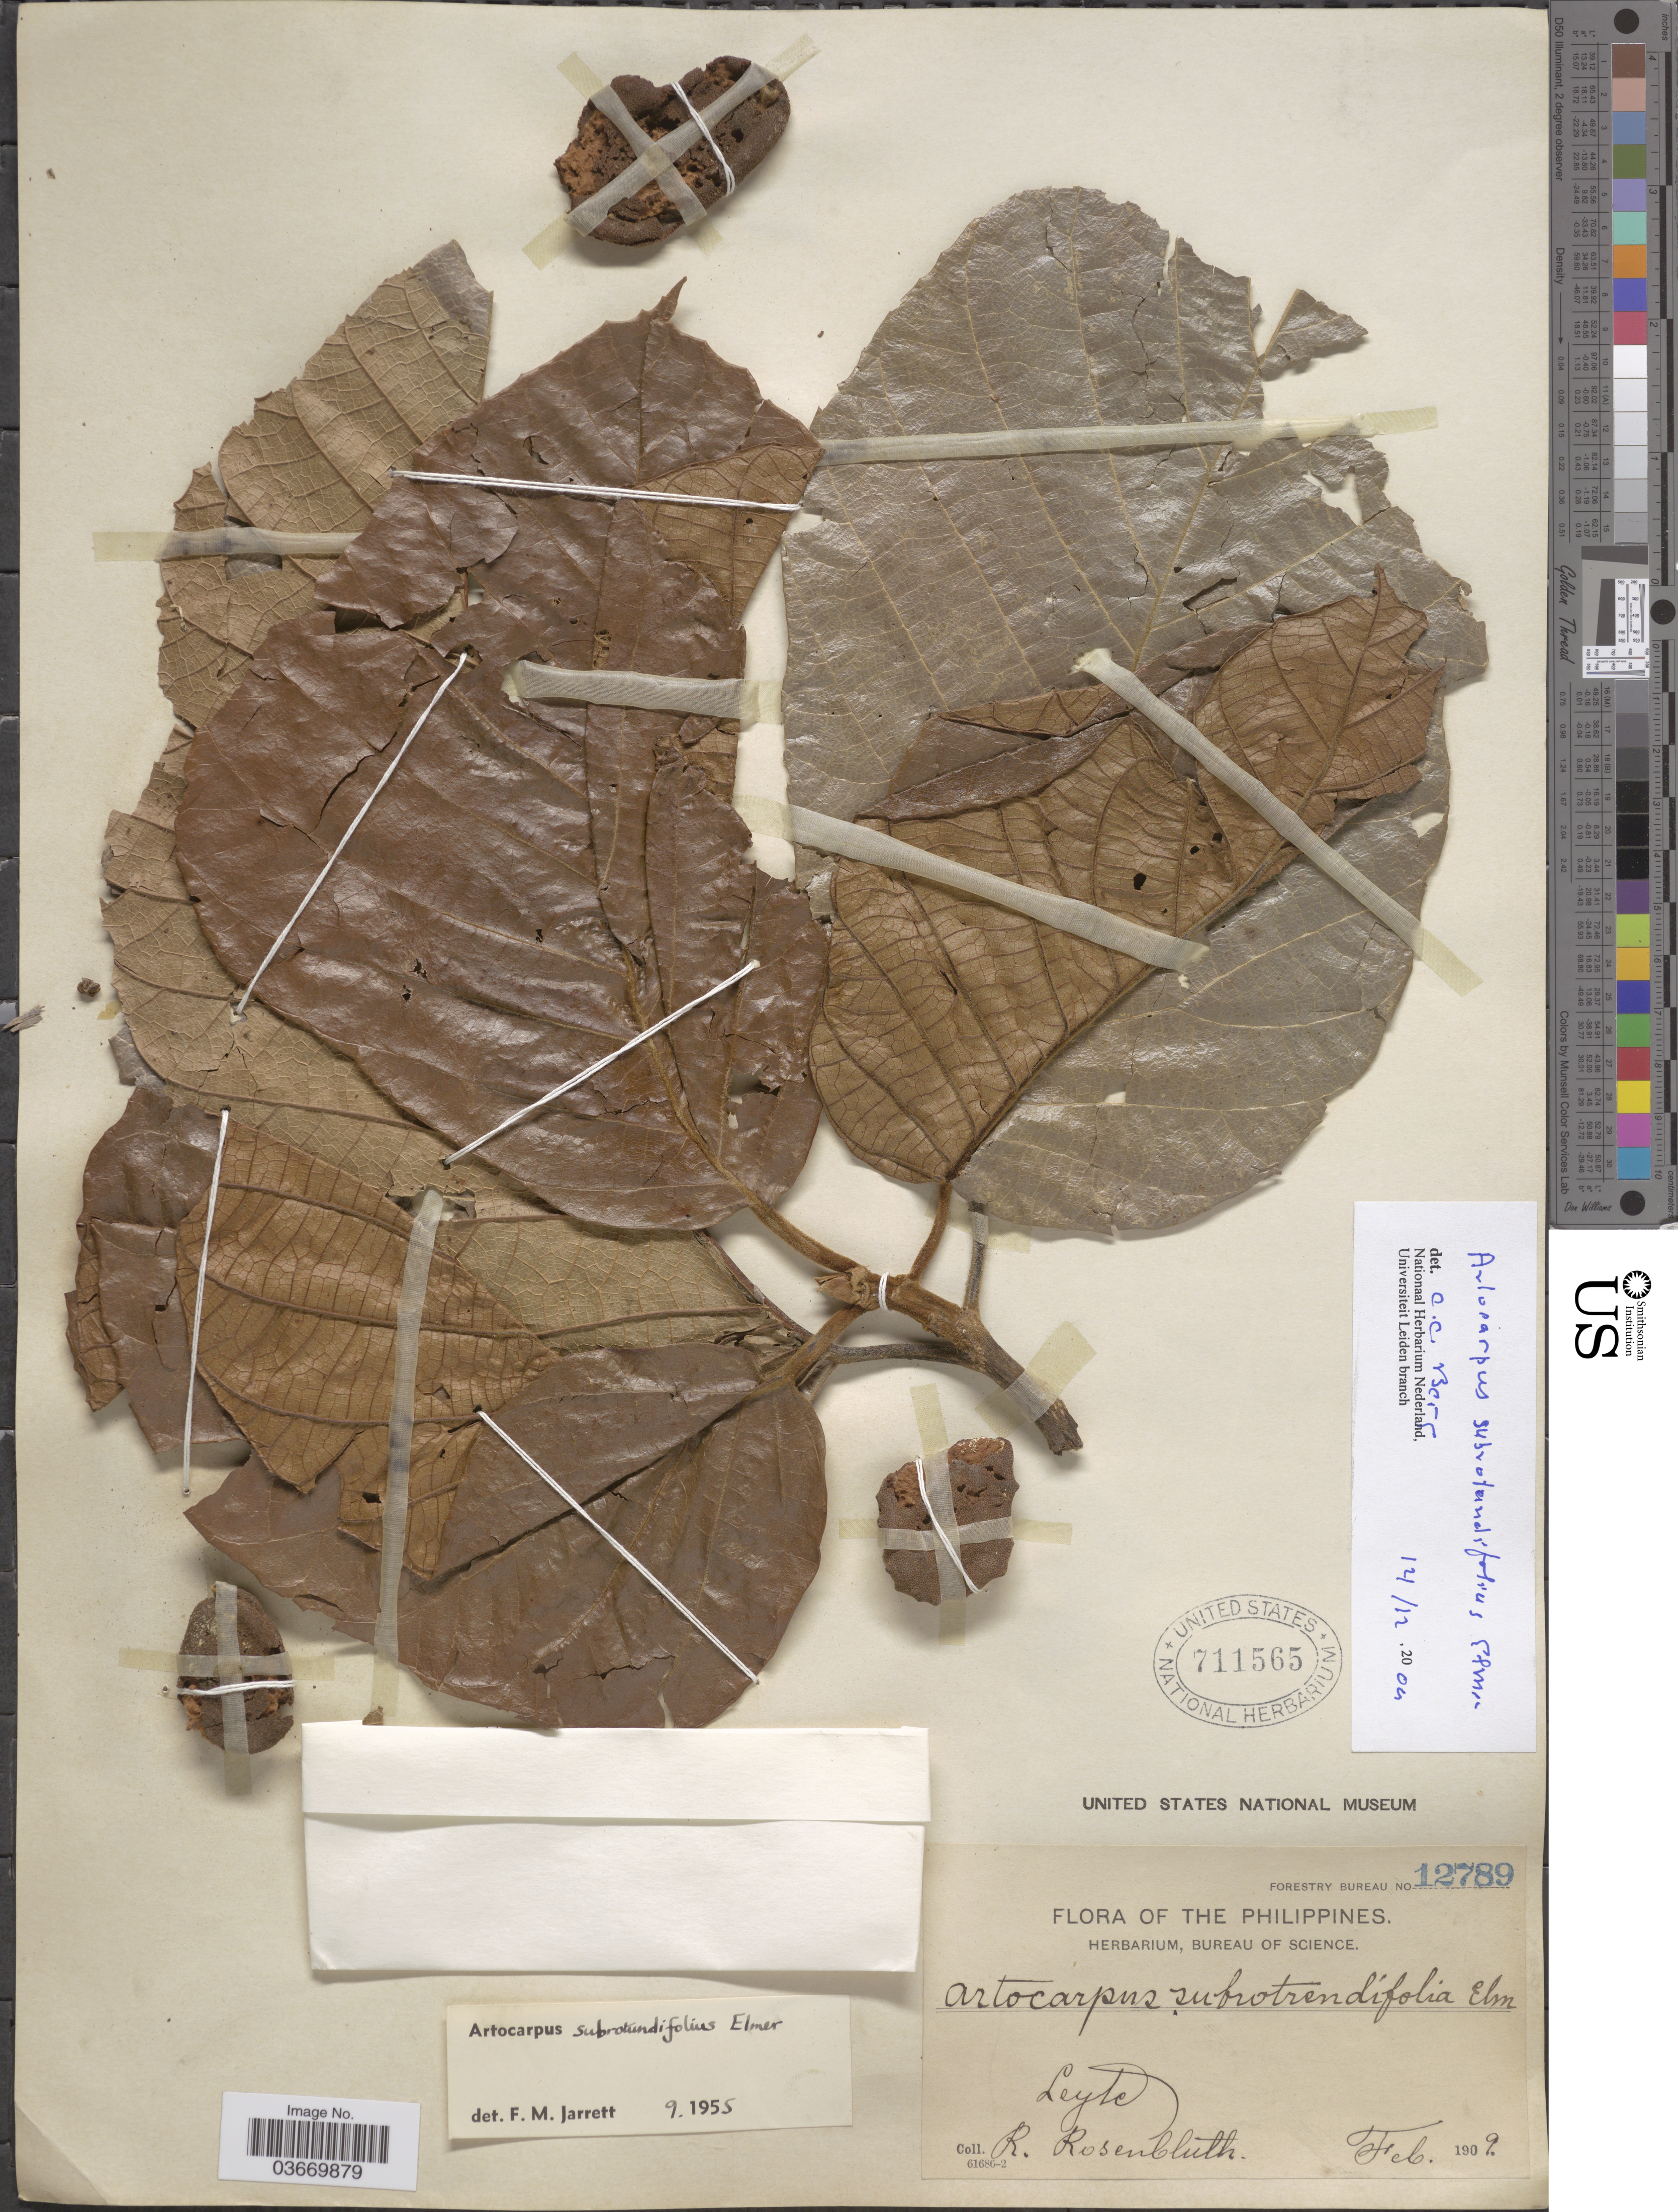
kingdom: Plantae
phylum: Tracheophyta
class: Magnoliopsida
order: Rosales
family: Moraceae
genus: Artocarpus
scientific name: Artocarpus subrotundifolius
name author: Elmer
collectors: R. Rosenbluth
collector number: Forestry Bureau 12789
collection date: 1909-02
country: Philippines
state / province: Eastern Visayas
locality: Leyte.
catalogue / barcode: US 711565